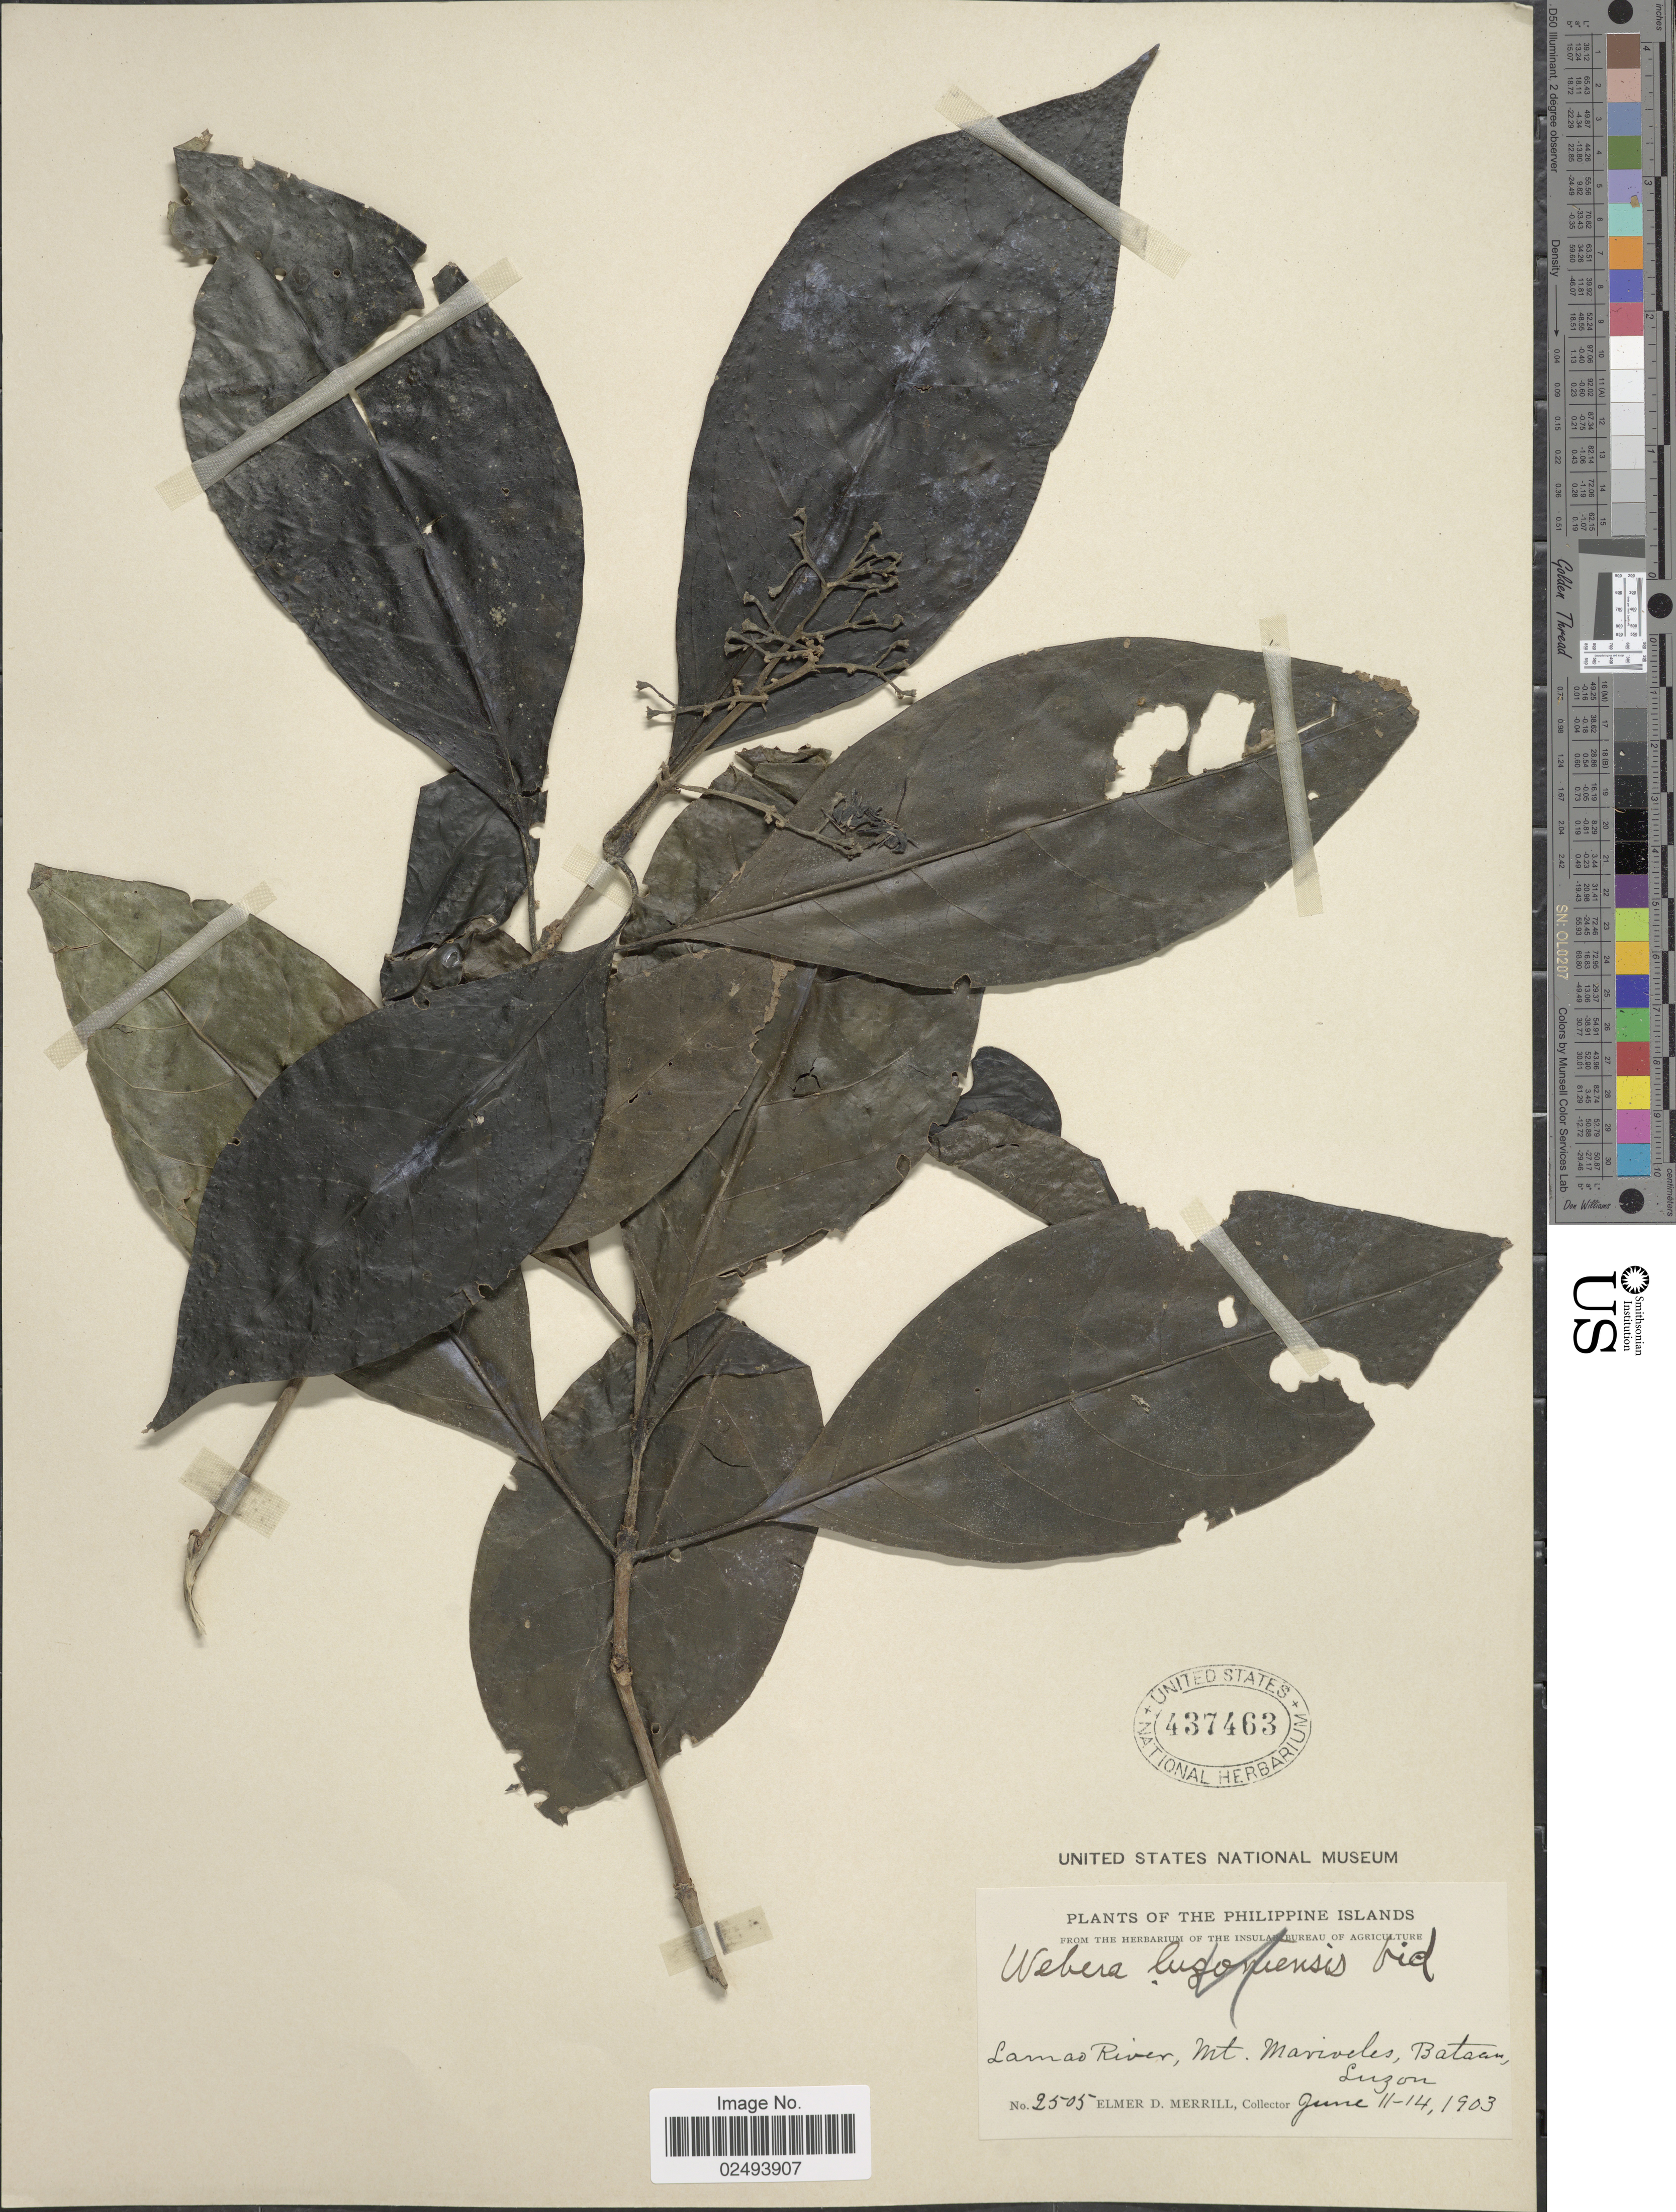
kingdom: Plantae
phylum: Tracheophyta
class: Magnoliopsida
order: Gentianales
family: Rubiaceae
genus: Tarenna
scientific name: Tarenna sp.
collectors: E. D. Merrill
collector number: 2505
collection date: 1903-06-11/1903-06-14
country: Philippines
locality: Lamao River, Mt. Mariveles, Bataan, Luzon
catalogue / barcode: US 437463